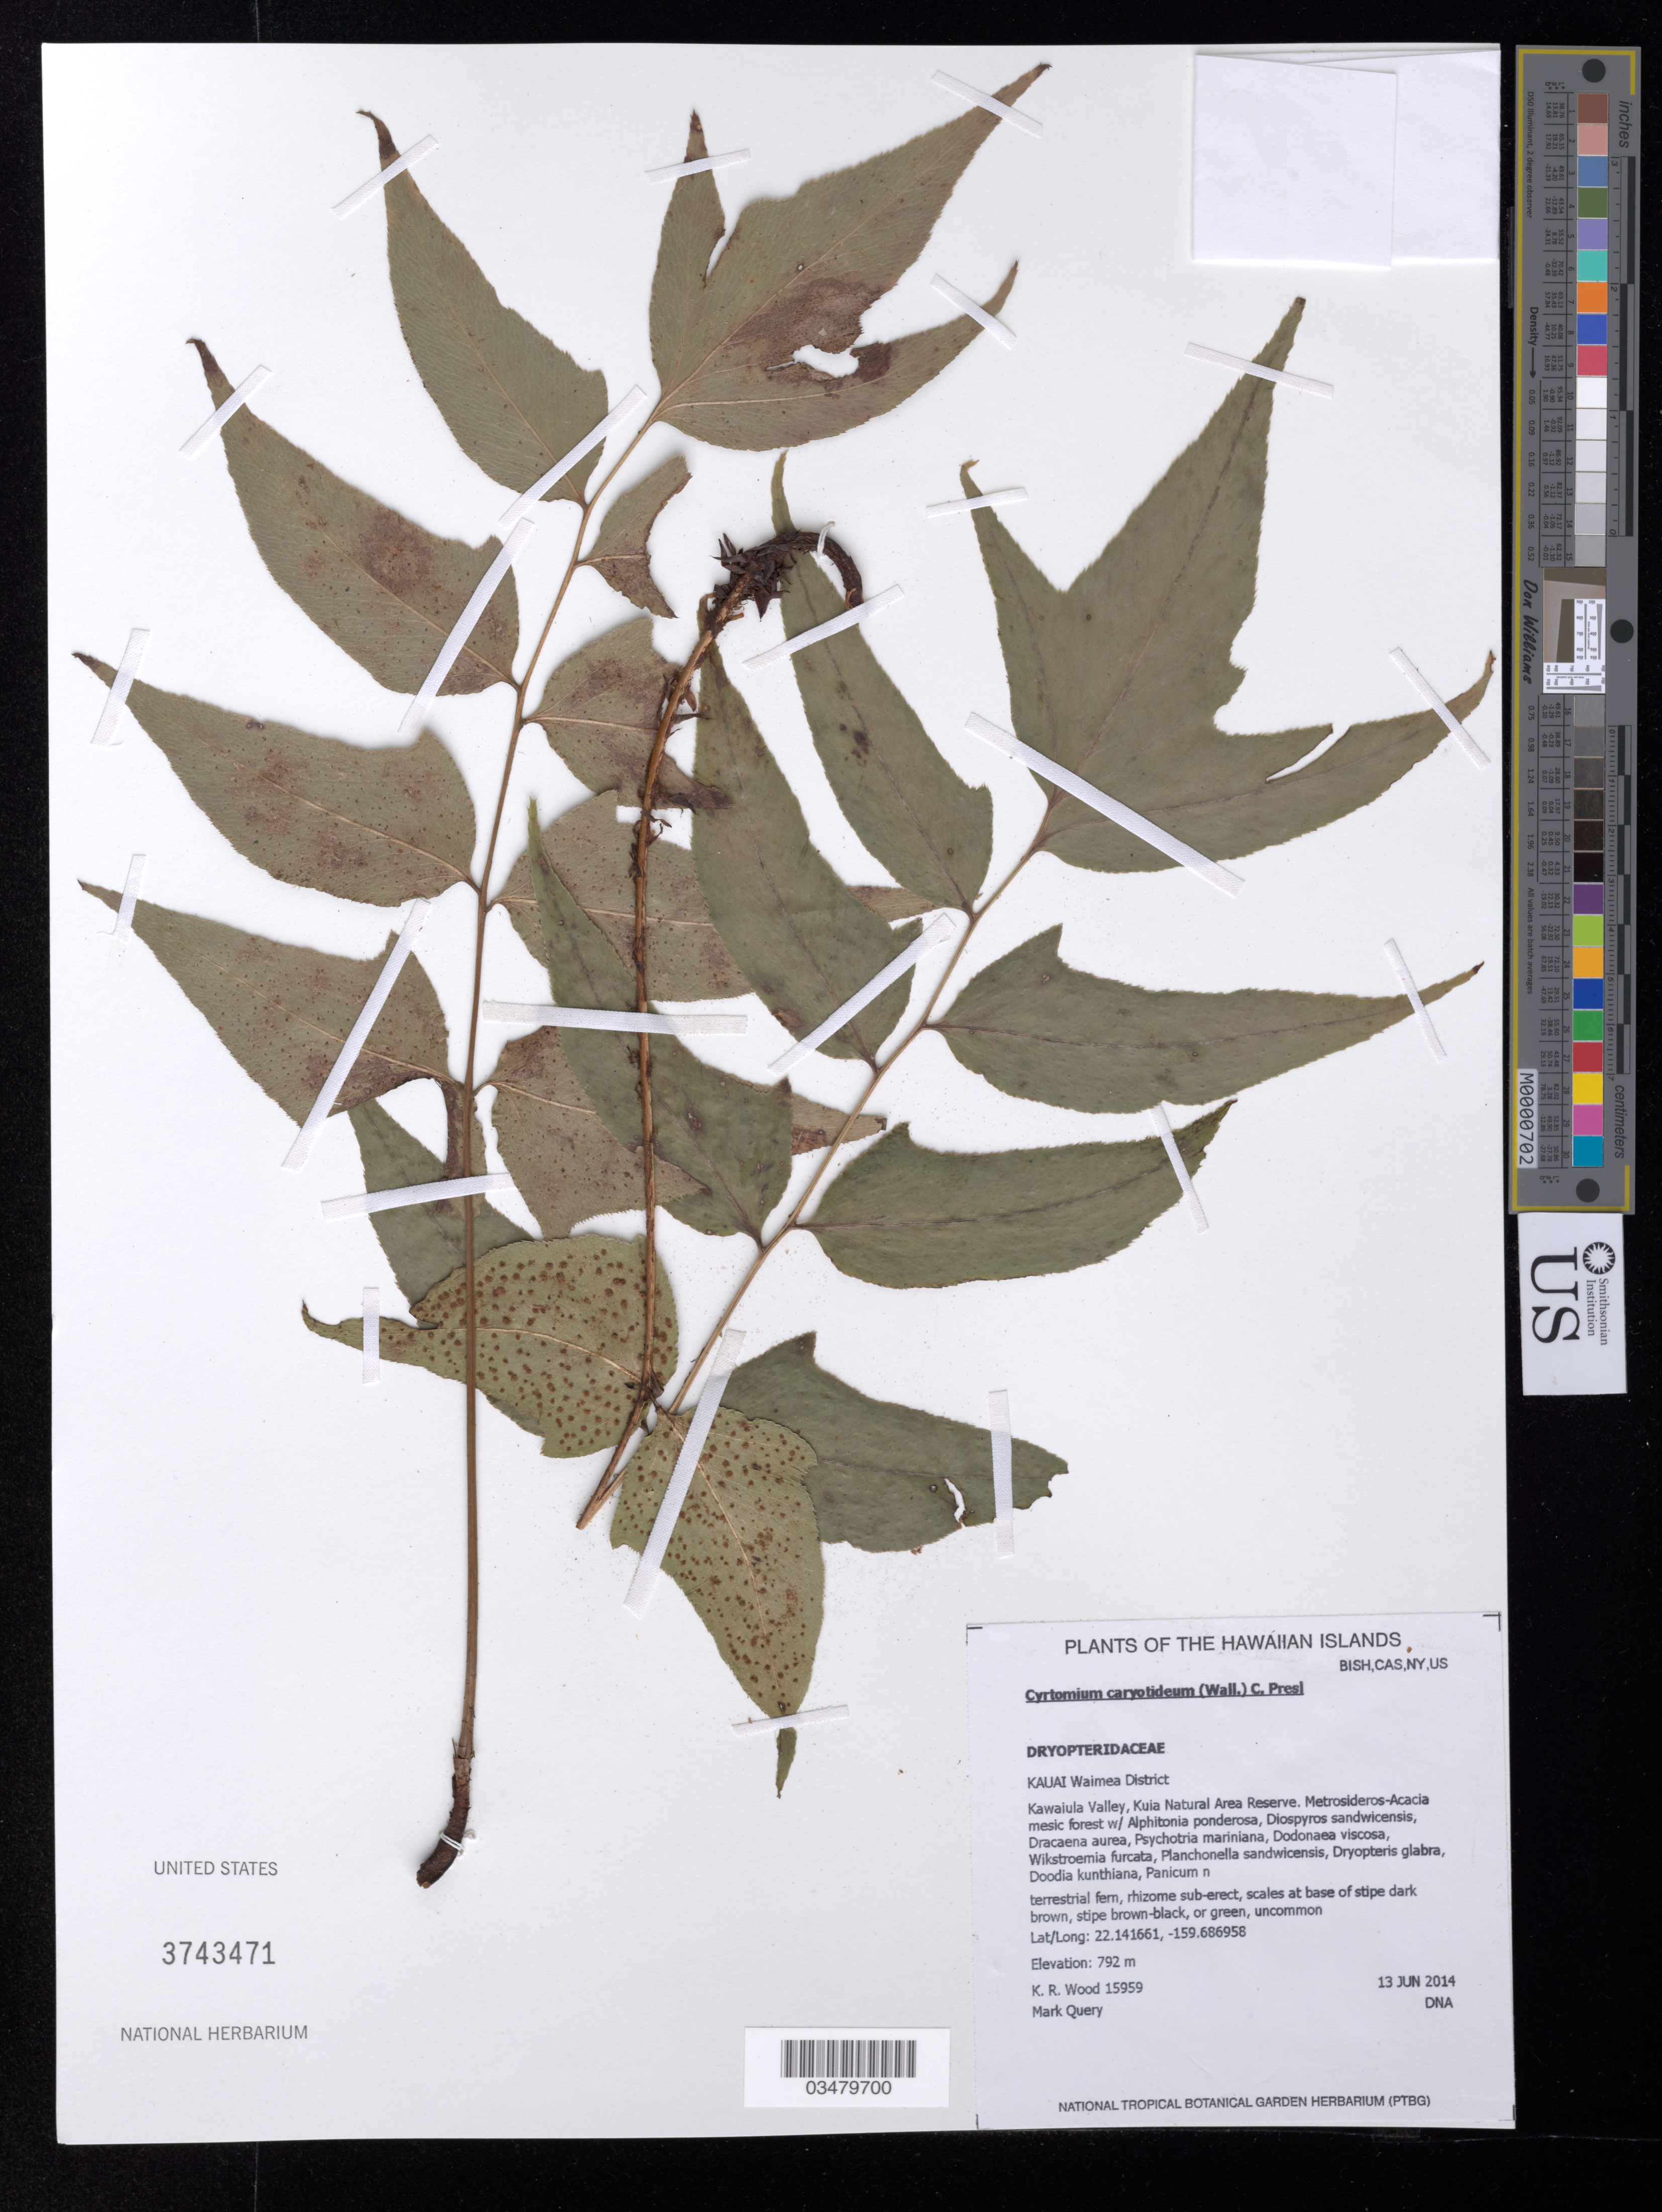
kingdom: Plantae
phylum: Tracheophyta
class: Polypodiopsida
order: Polypodiales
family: Dryopteridaceae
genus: Cyrtomium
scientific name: Cyrtomium caryotideum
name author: (Wall. ex Hook. & Grev.) C. Presl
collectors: K. R. Wood & M. Query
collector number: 15959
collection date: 2014-06-13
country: United States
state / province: Hawaii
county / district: Kauai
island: Kauai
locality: Waimea District, Kawalula Valley, Kuia Natural Area Reserve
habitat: Mesic forest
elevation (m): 792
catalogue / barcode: US 3743471